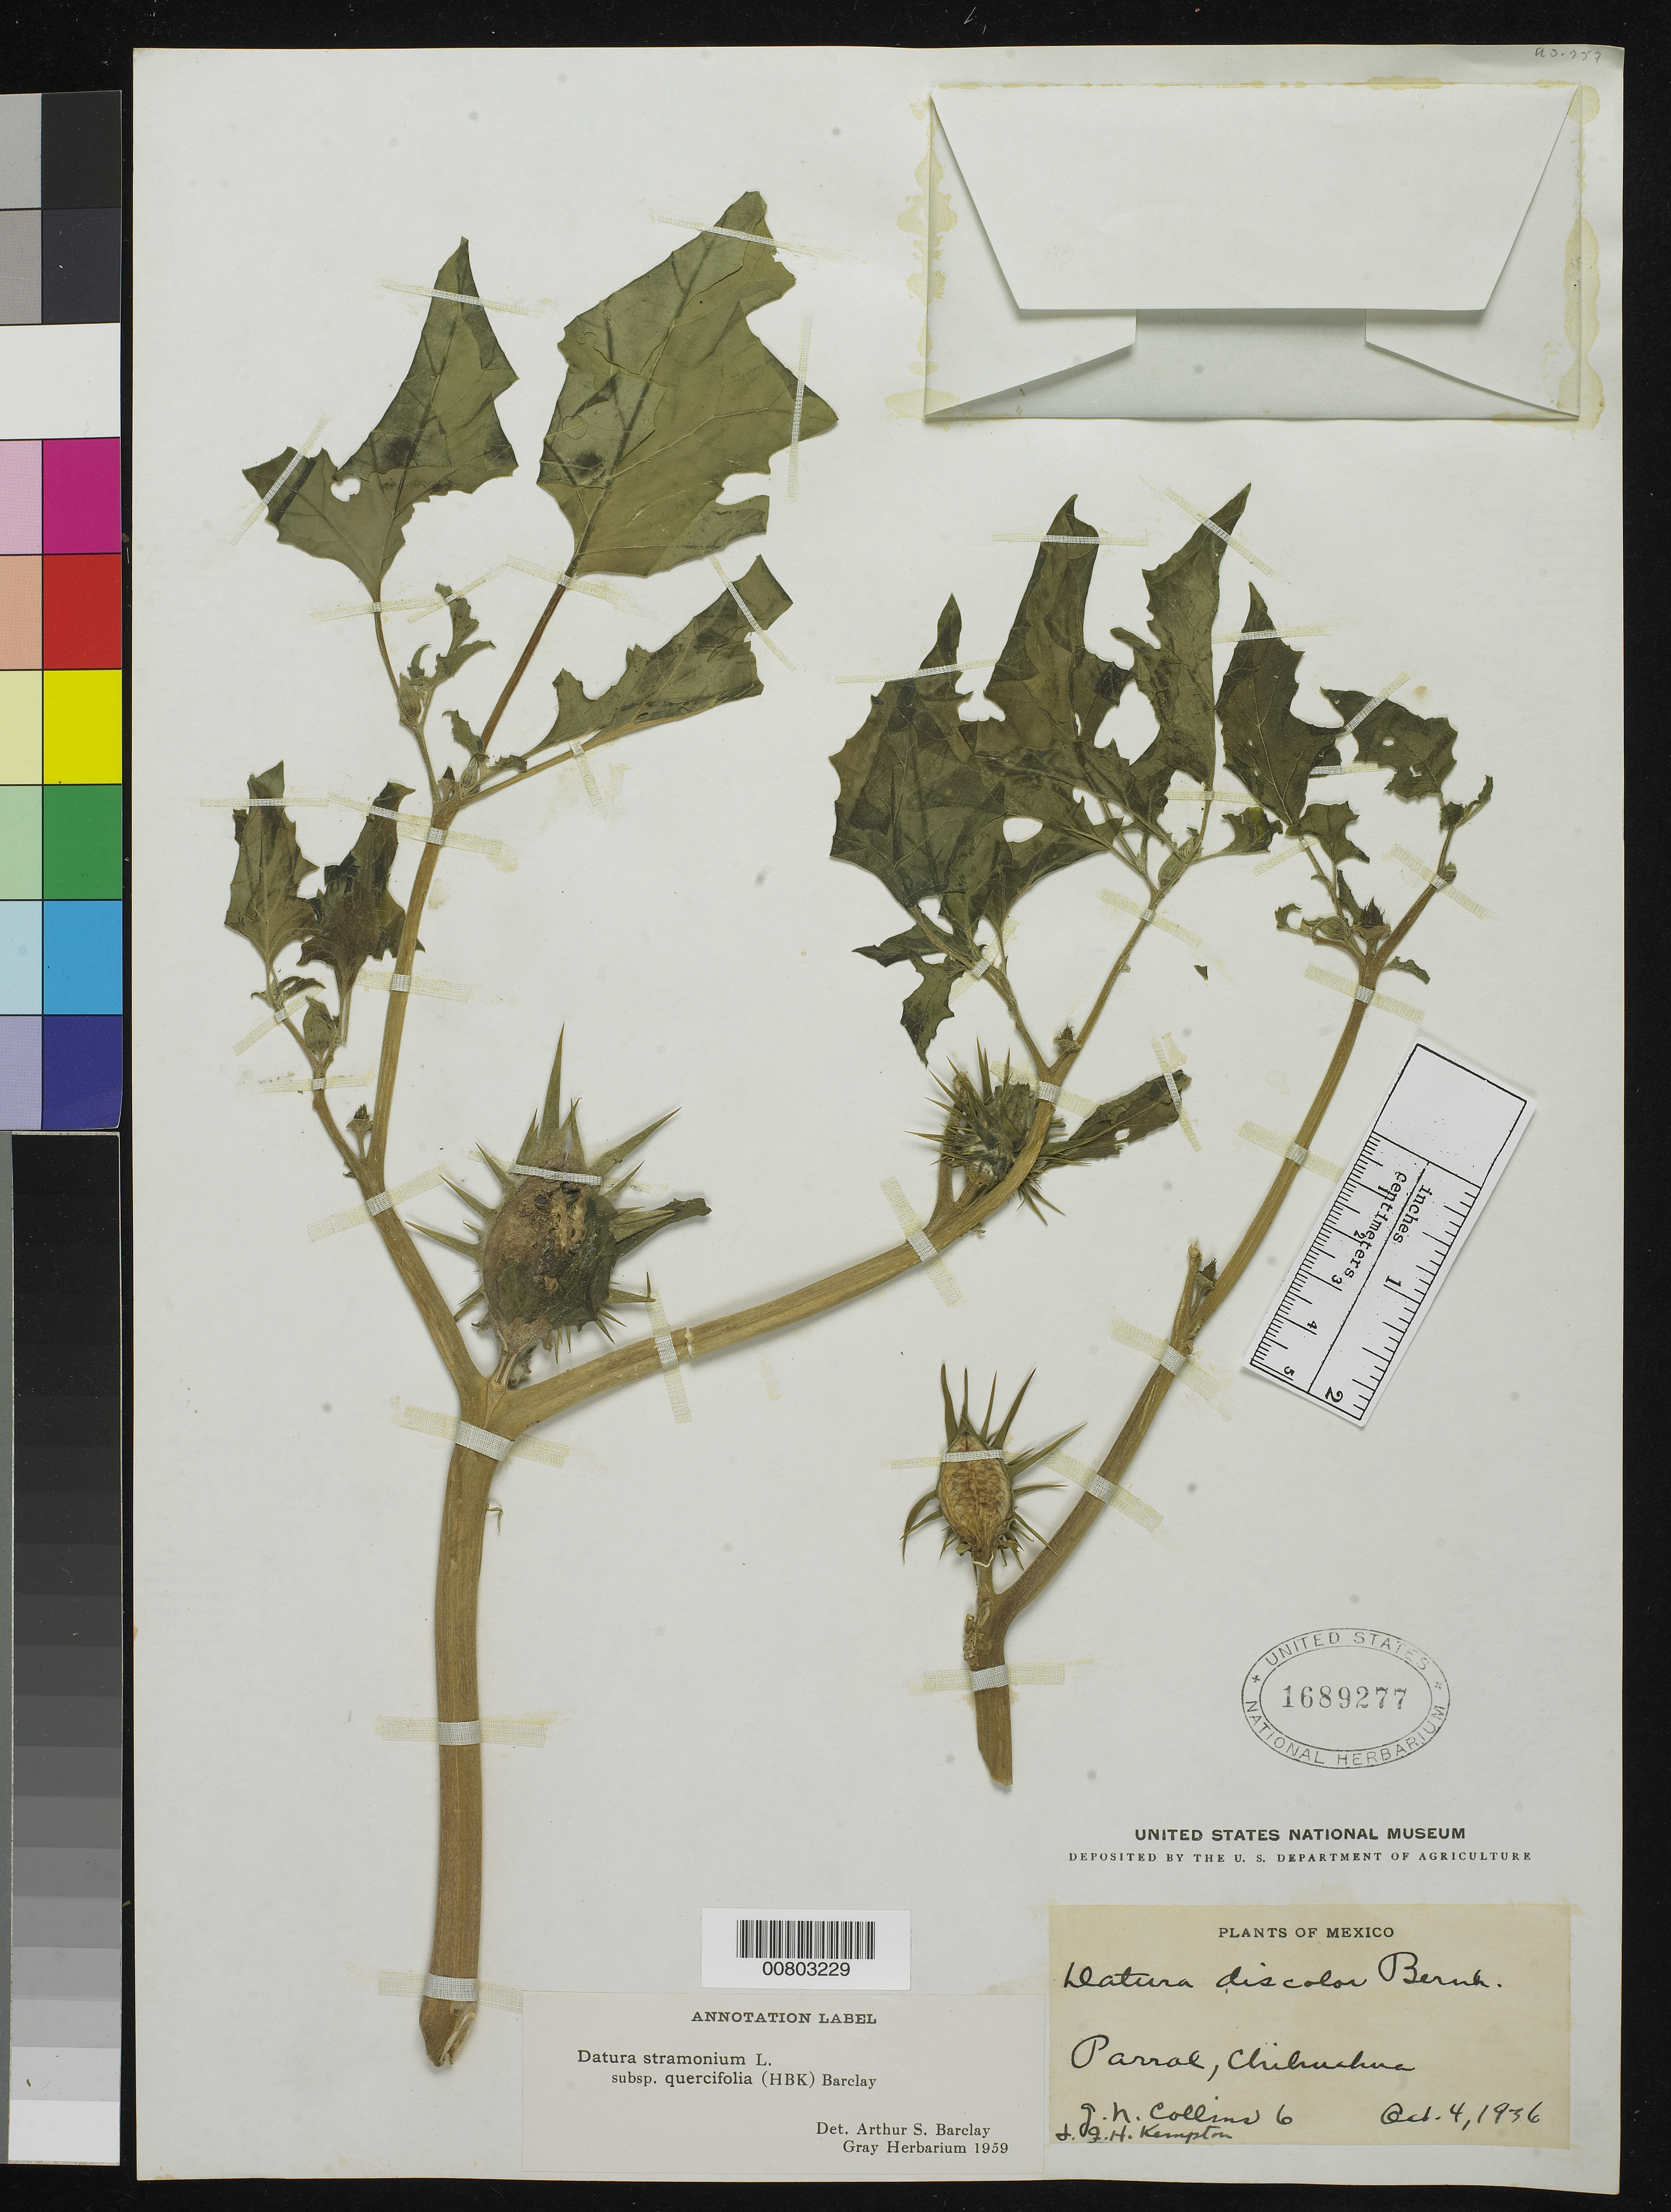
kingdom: Plantae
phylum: Tracheophyta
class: Magnoliopsida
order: Solanales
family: Solanaceae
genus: Datura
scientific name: Datura stramonium subsp. quercifolia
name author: L.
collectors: G. N. Collins & -. Kempton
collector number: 6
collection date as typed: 04 Oct 1936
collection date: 1936-10-04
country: Mexico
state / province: Chihuahua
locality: Parral, Chihuahua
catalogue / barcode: US 1689277